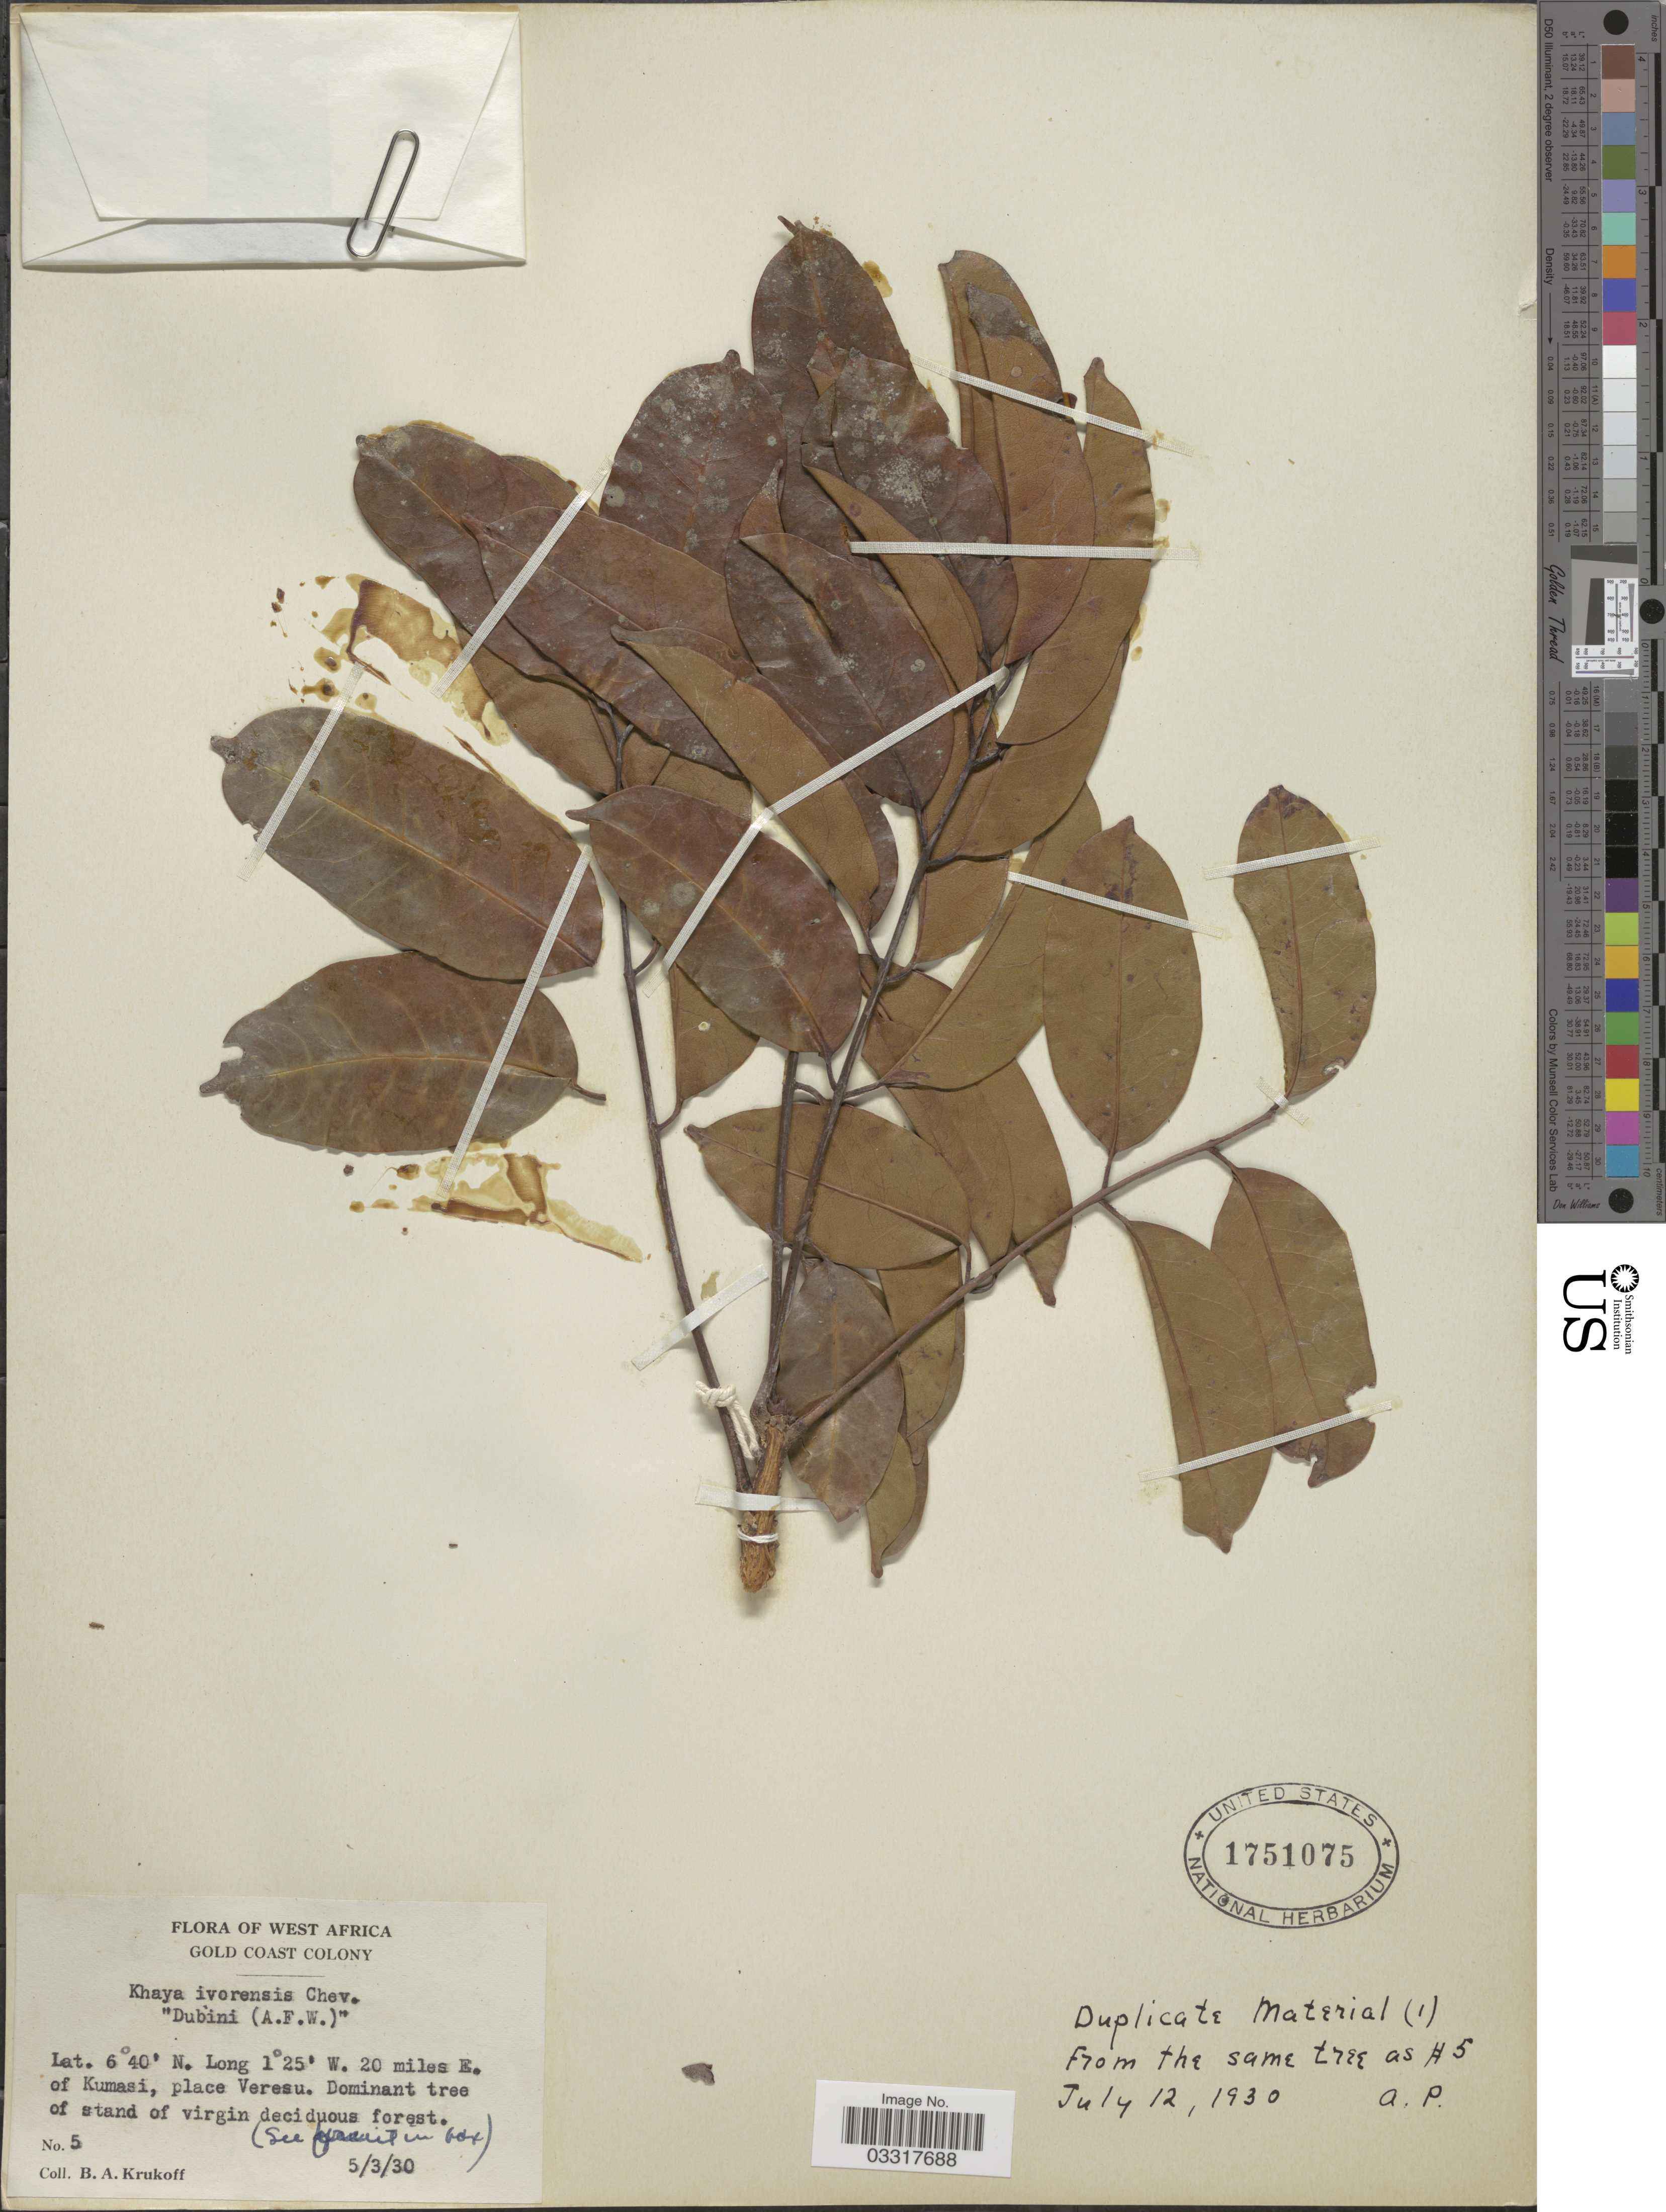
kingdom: Plantae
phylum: Tracheophyta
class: Magnoliopsida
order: Sapindales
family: Meliaceae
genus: Khaya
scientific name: Khaya ivorensis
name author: A. Chev.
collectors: B. A. Krukoff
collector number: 5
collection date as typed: Transcribed d/m/y: 5/3/30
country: Ghana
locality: West Africa, Gold Coast Colony, 20 miles E. of Kumasi, place Veresu.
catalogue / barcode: US 1751075